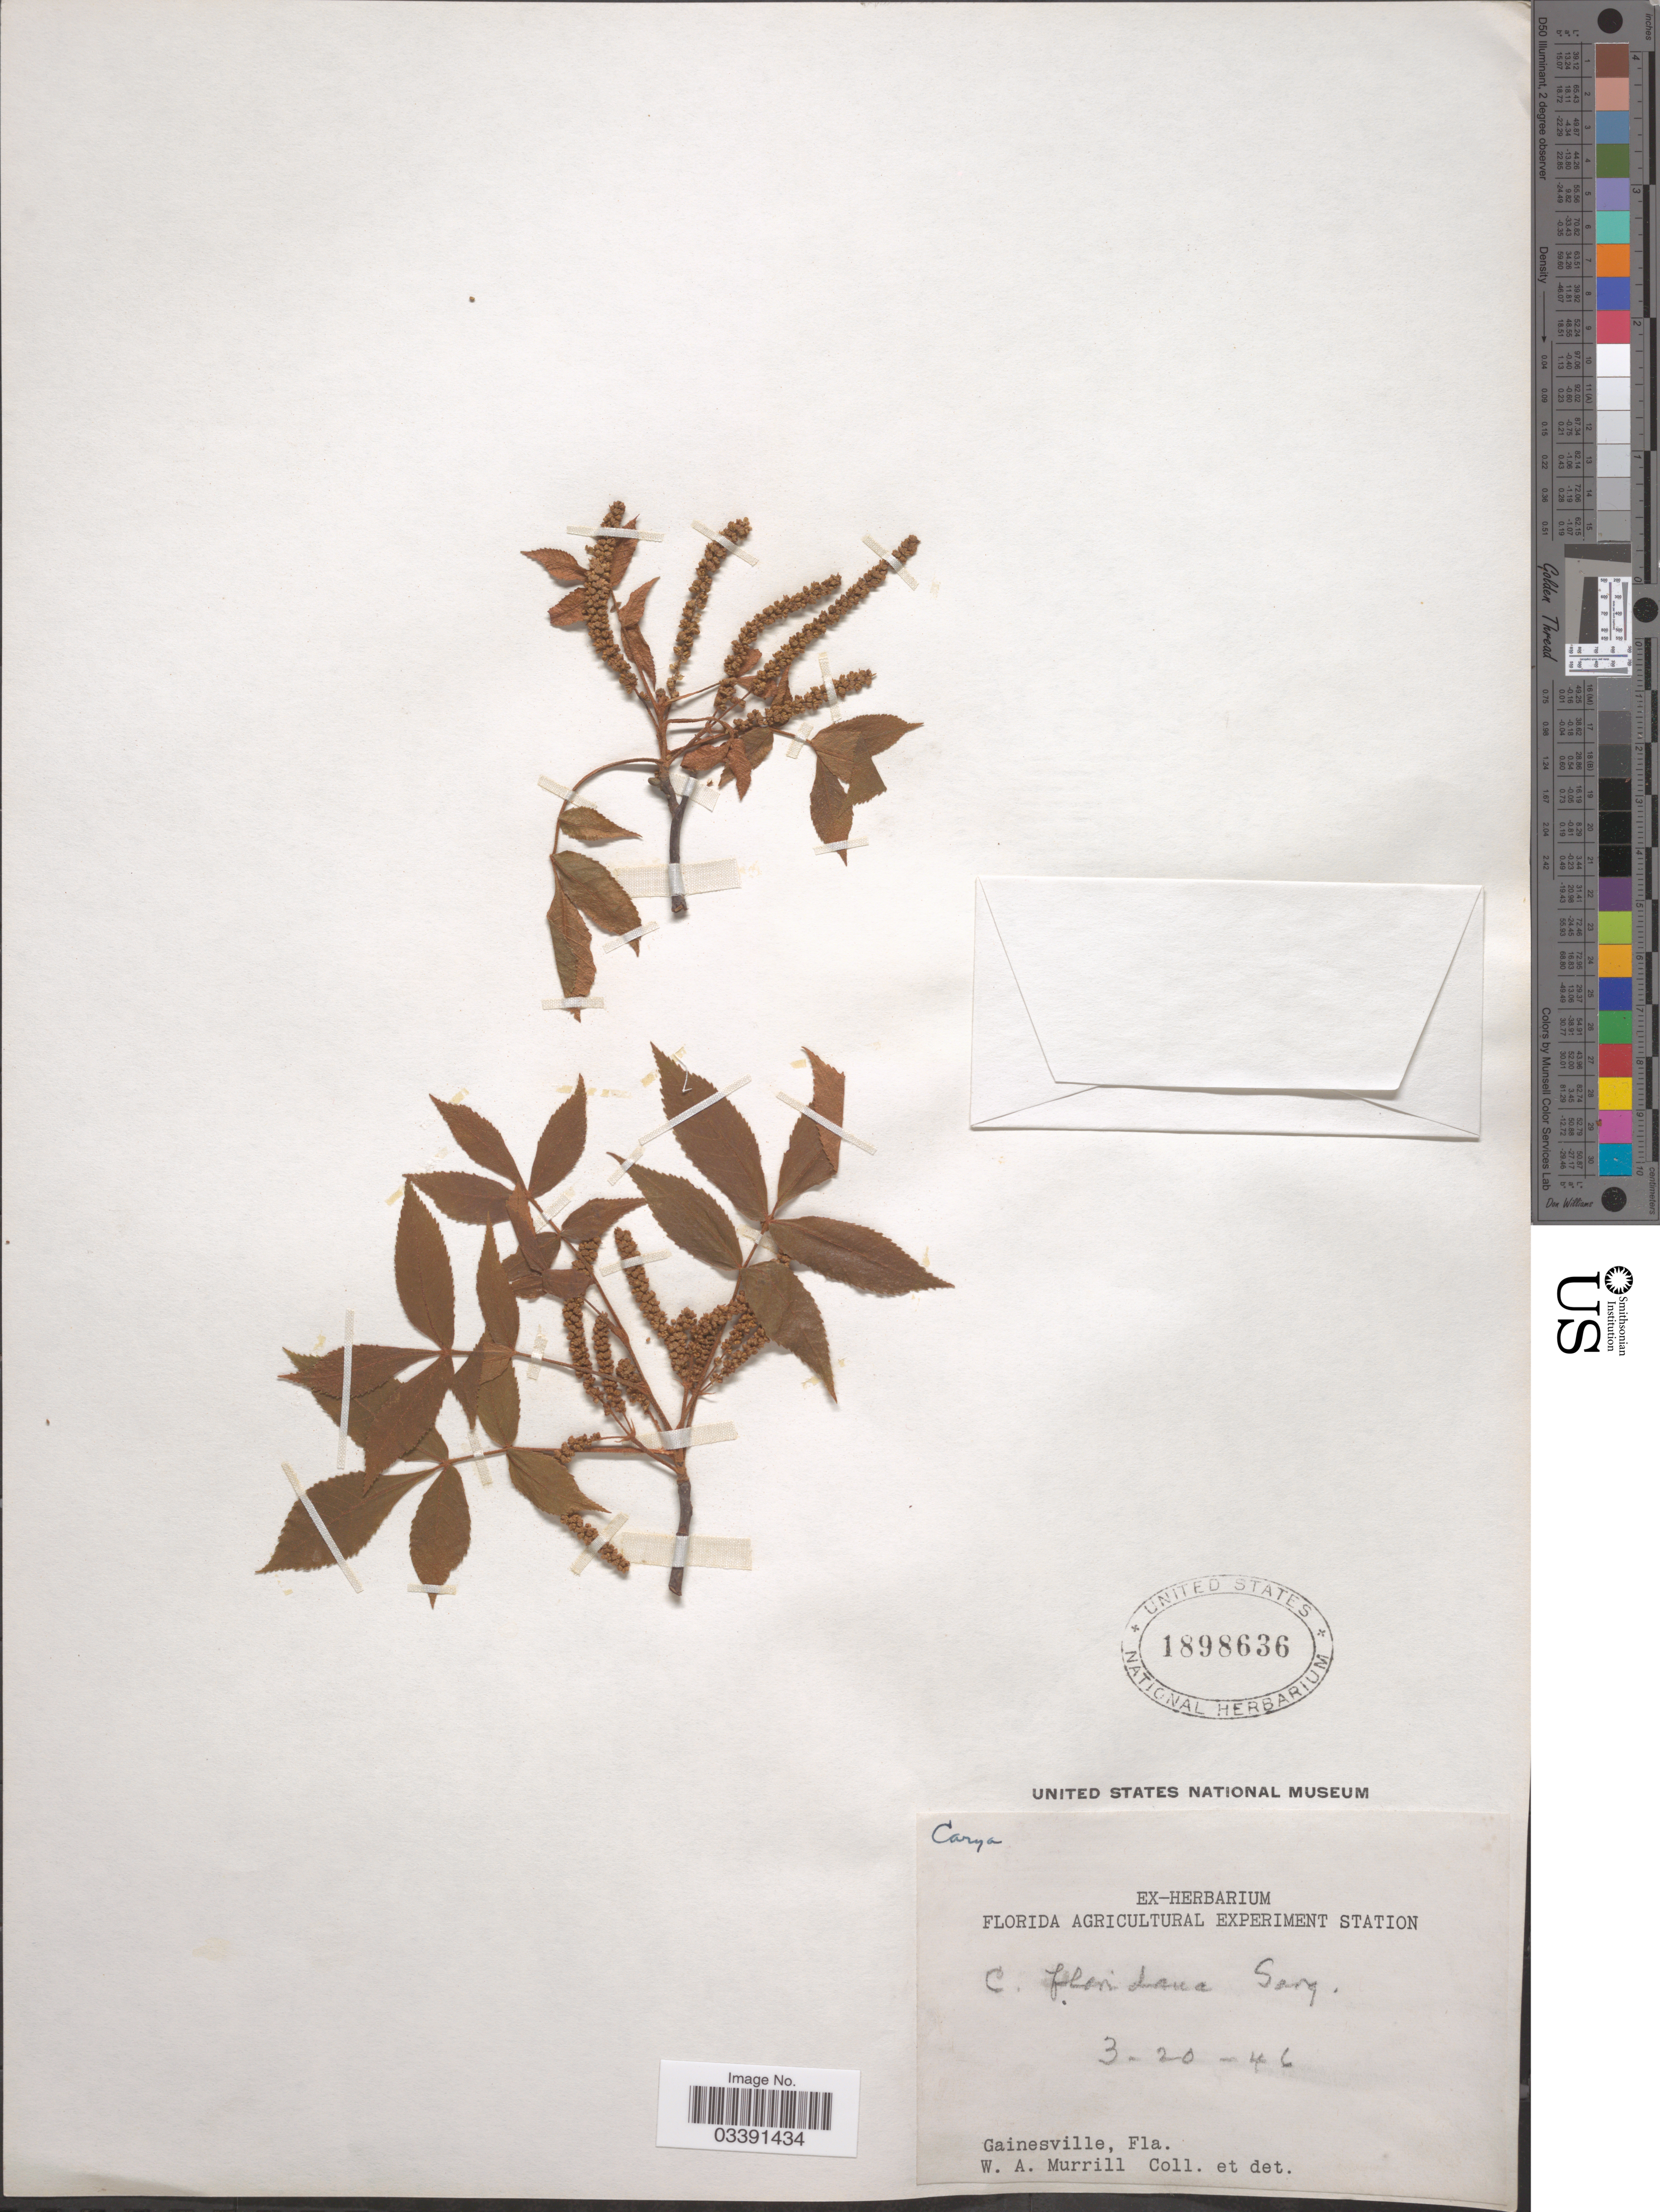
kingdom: Plantae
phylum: Tracheophyta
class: Magnoliopsida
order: Fagales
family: Juglandaceae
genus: Carya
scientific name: Carya floridana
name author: Sarg.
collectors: W. A. Murrill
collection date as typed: Transcribed d/m/y: 20/3/46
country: United States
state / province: Florida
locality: Gainesville.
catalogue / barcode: US 1898636